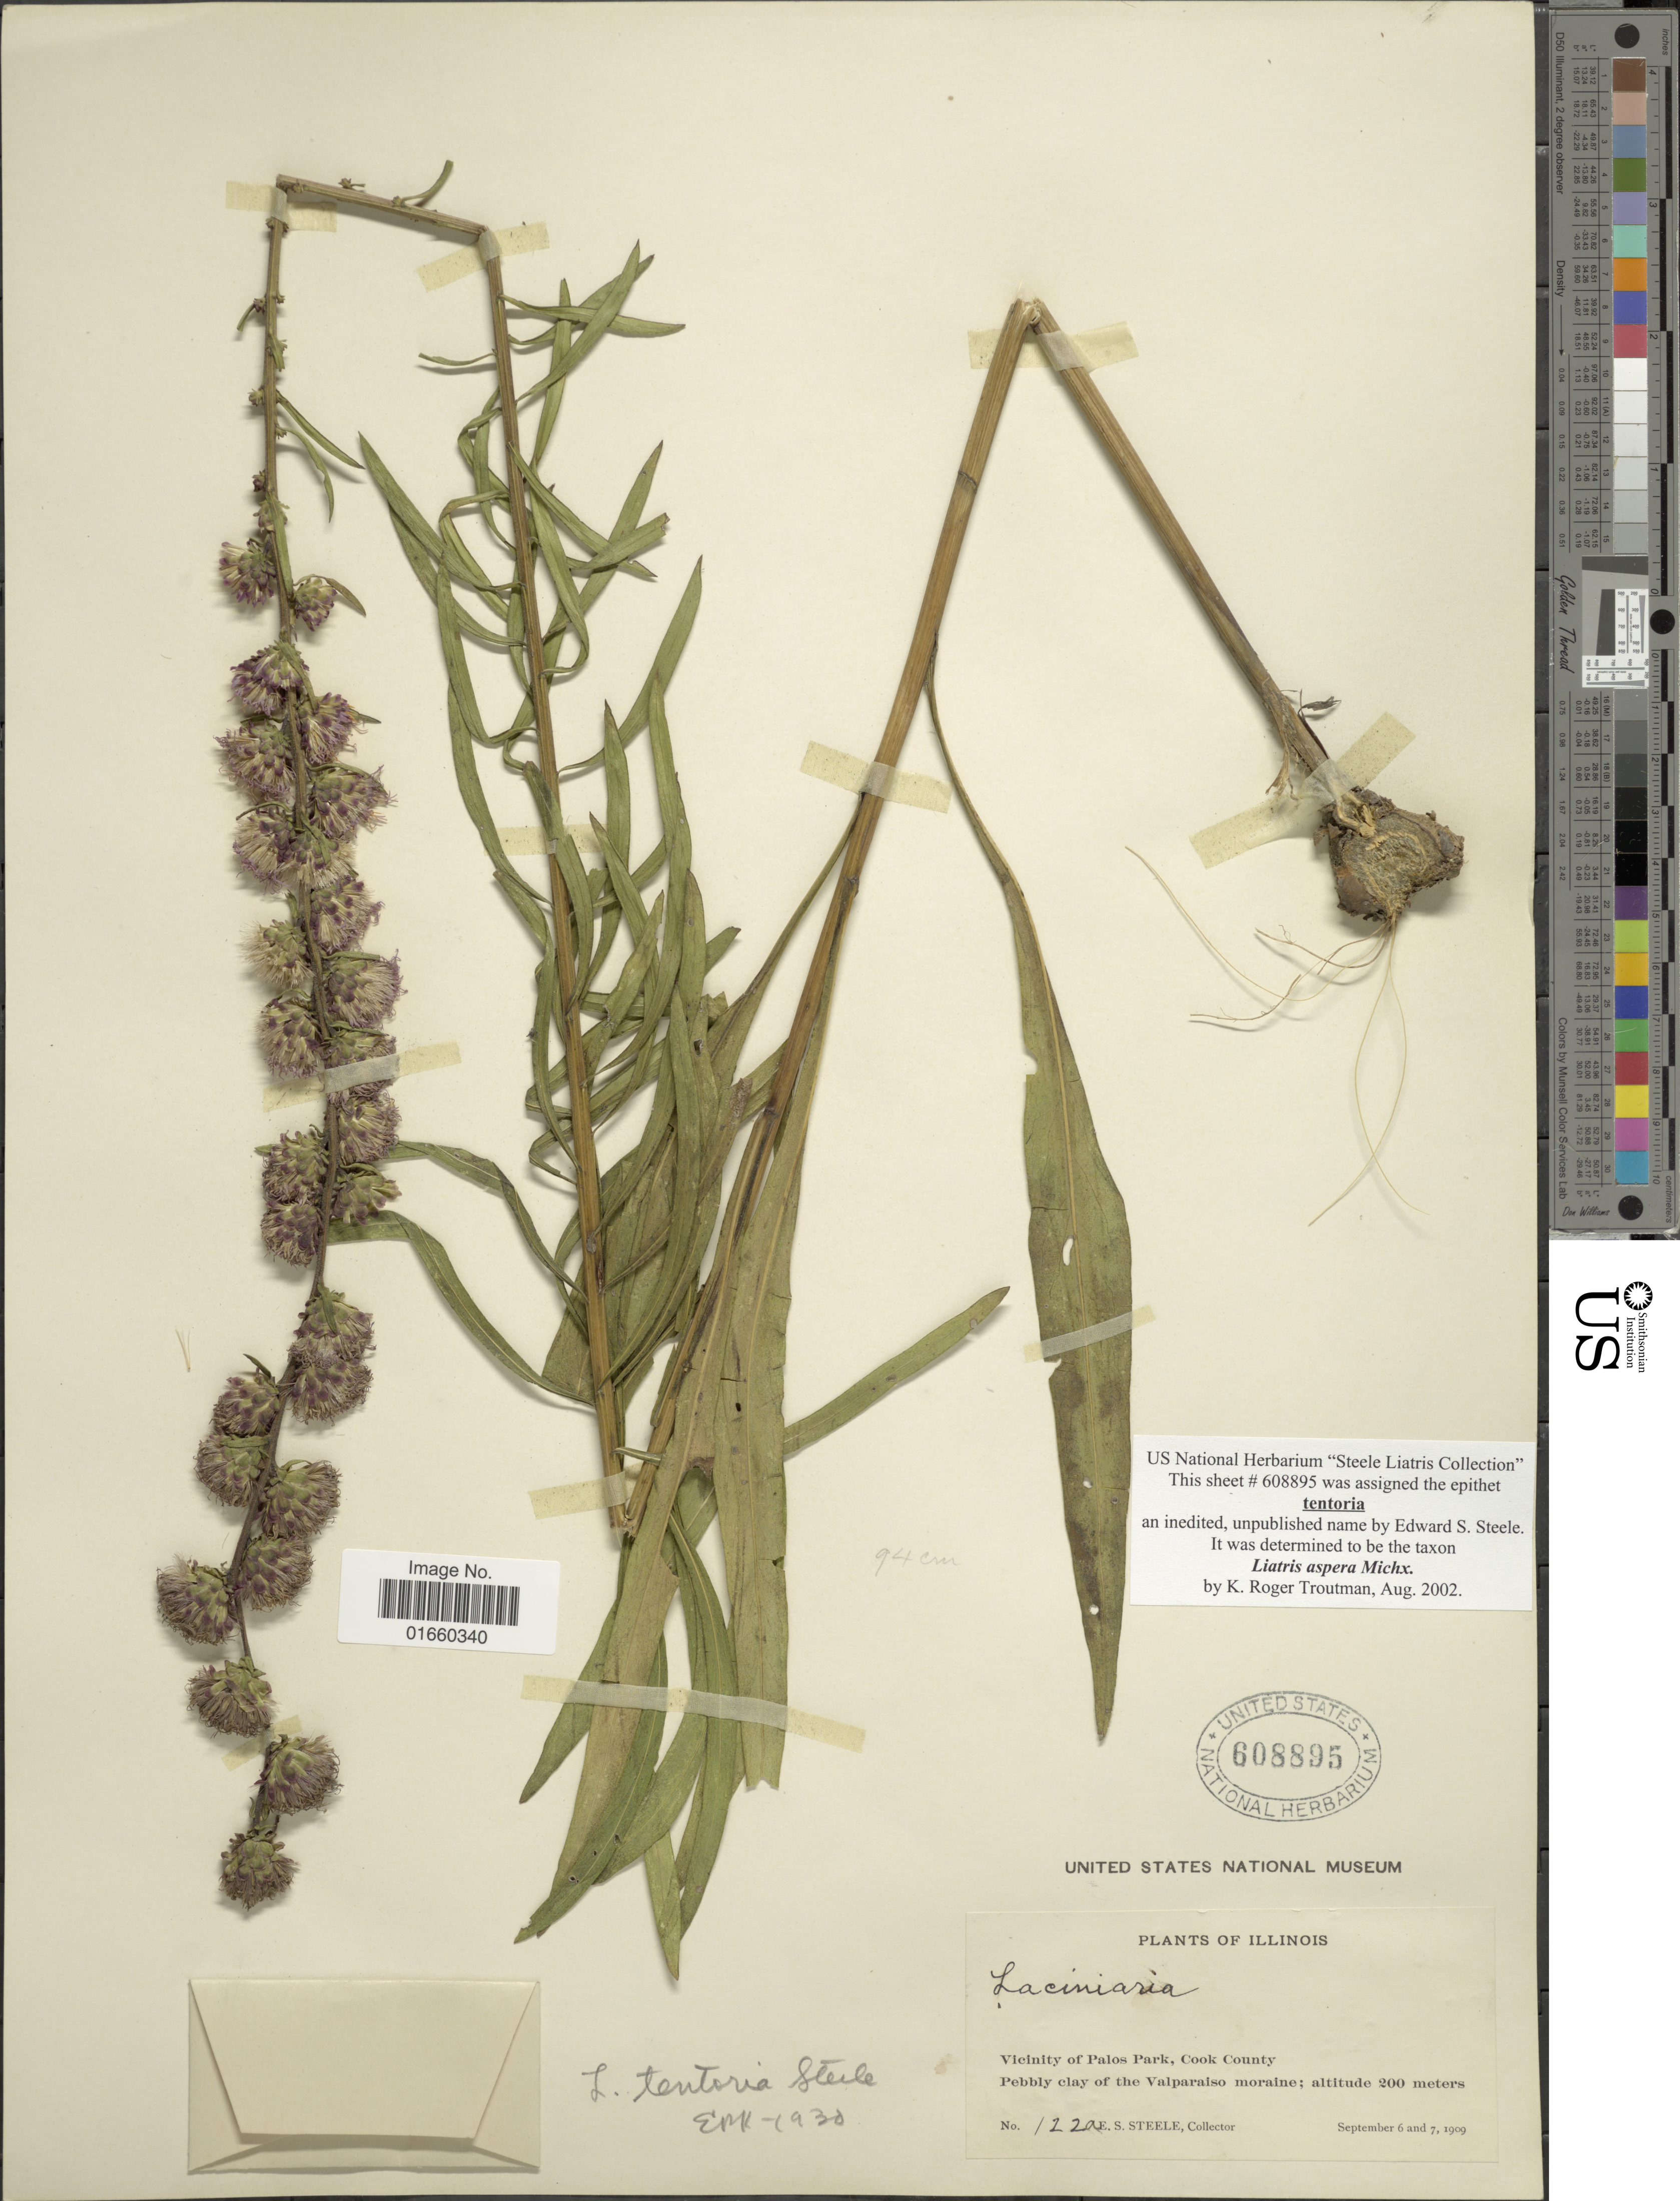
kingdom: Plantae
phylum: Tracheophyta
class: Magnoliopsida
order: Asterales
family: Asteraceae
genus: Liatris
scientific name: Liatris aspera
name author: Michx.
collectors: E. Steele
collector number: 122a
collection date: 1909-09-06/1909-09-07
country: United States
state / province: Illinois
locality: Vicinity of Palos Park, Cook County, Pebbly clay of the Valparaiso moraine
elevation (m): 200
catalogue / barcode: US 608895